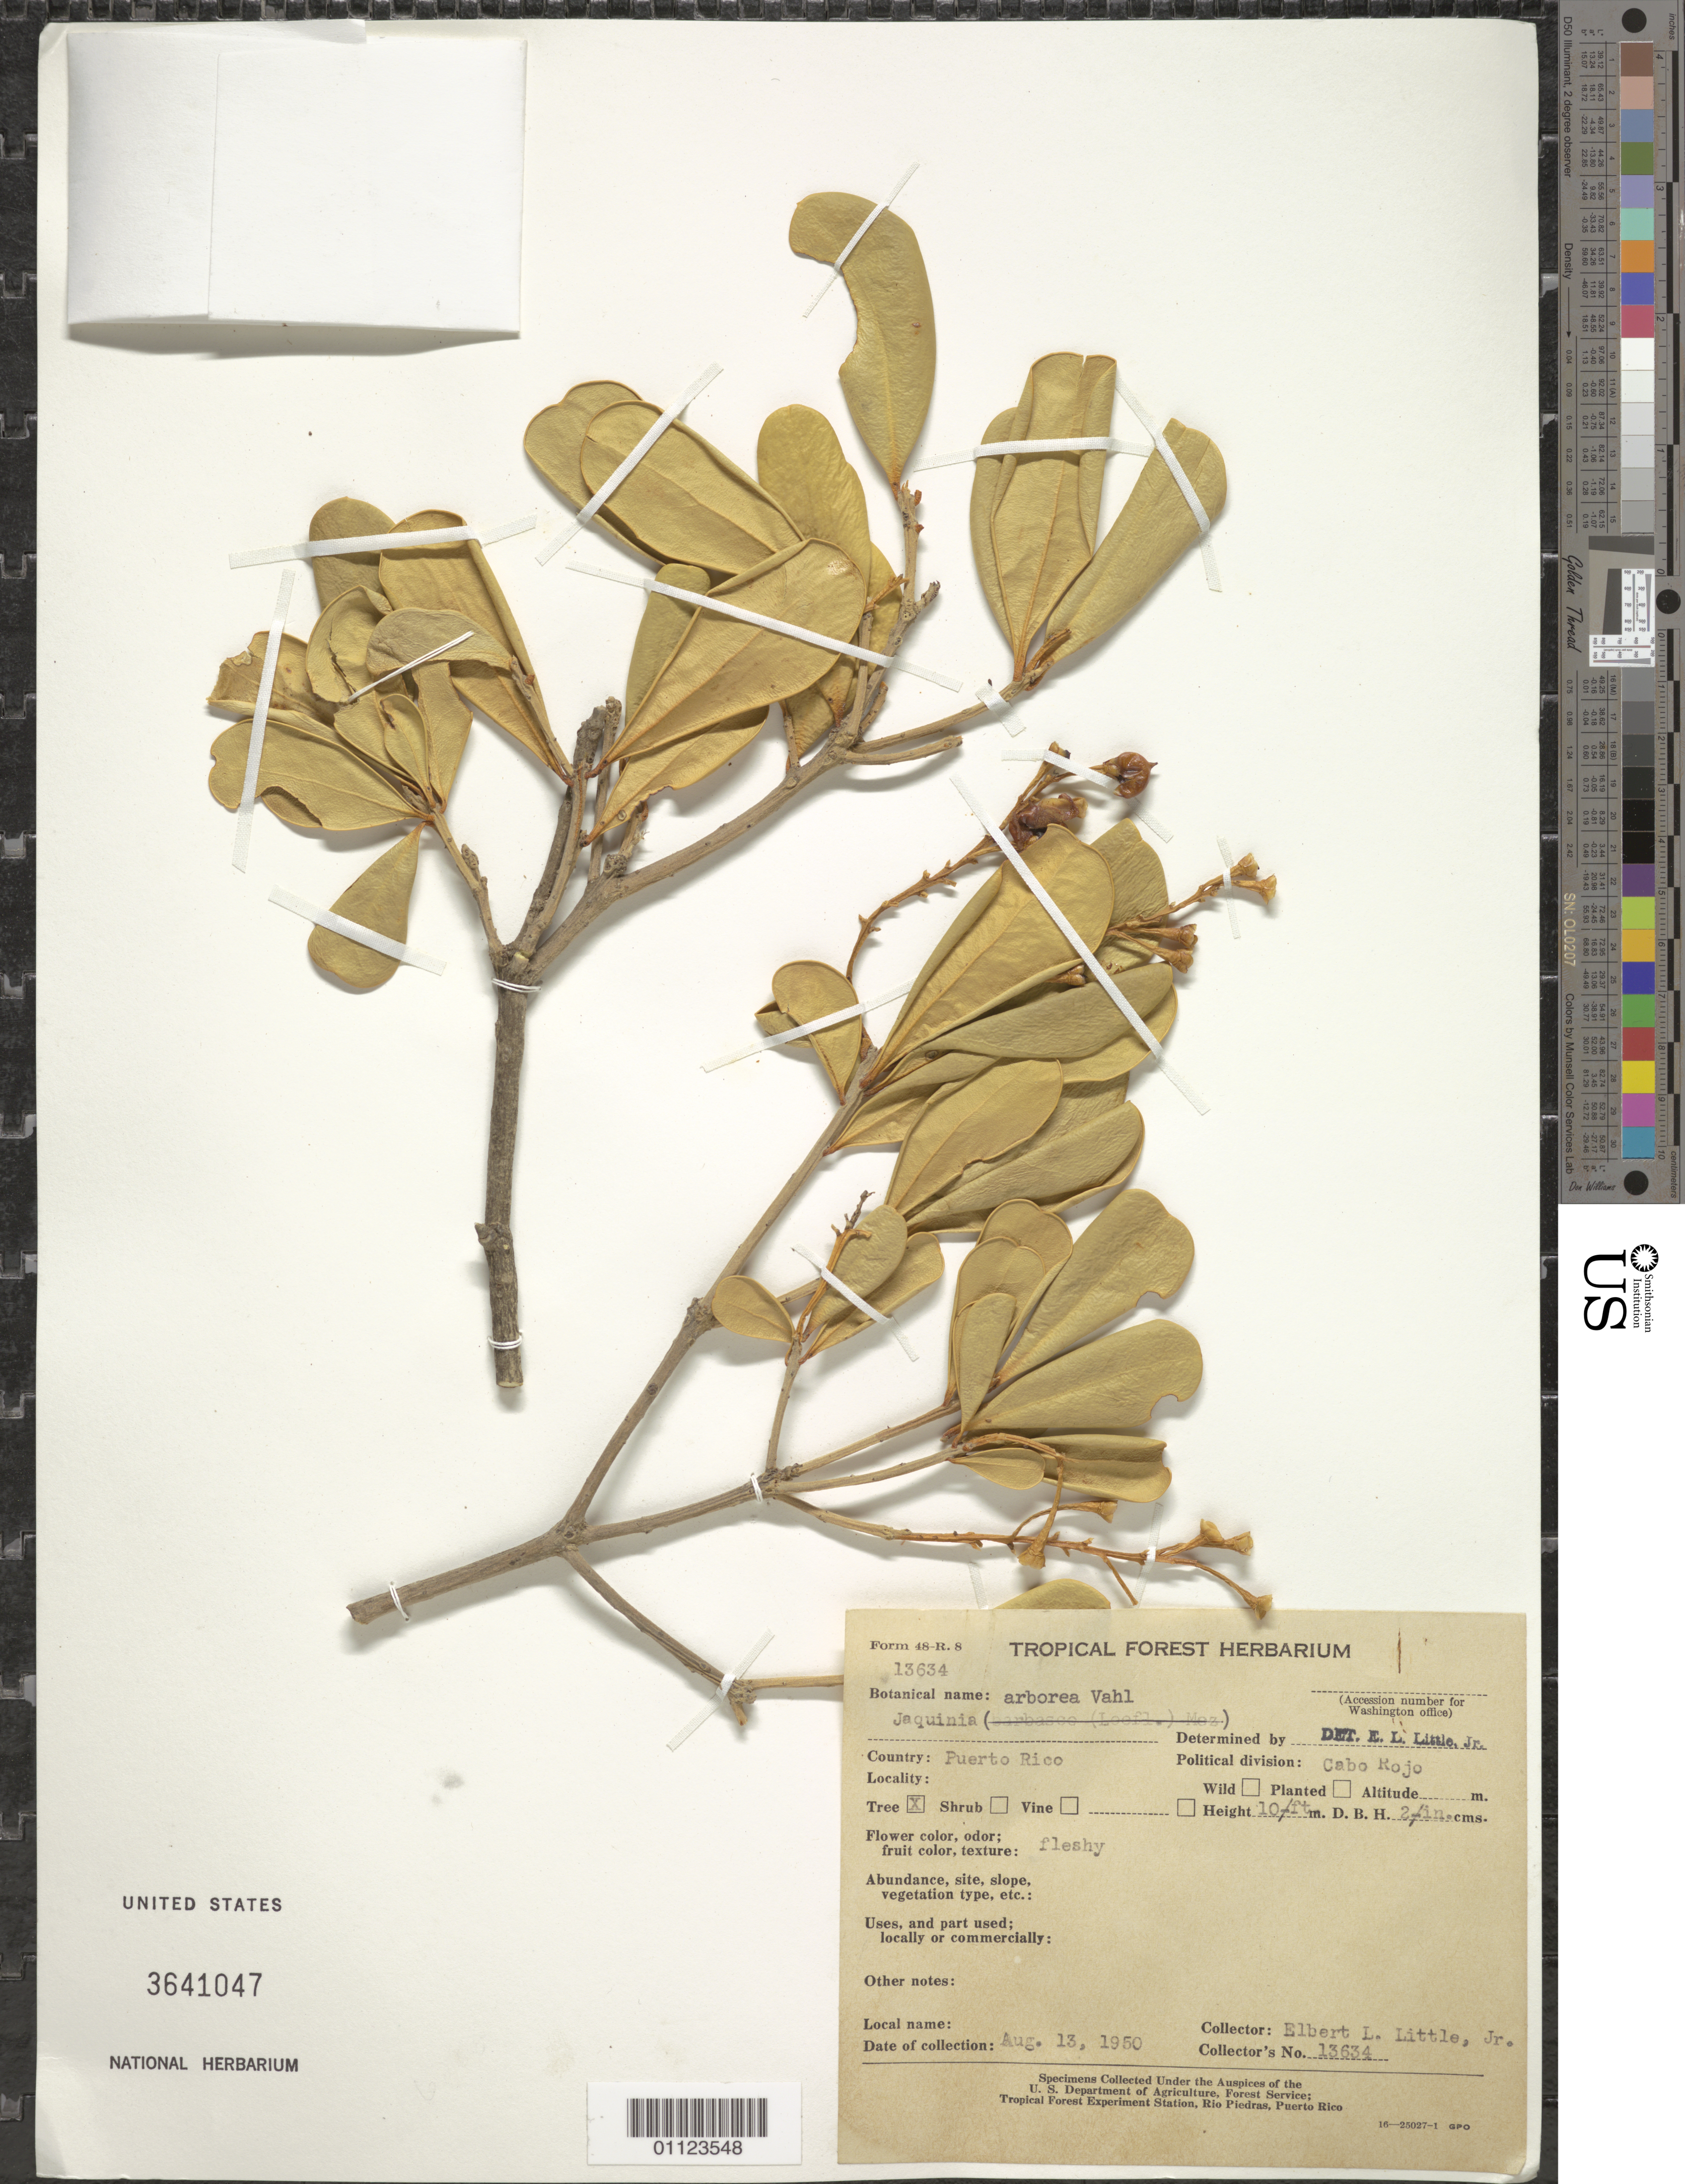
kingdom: Plantae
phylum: Tracheophyta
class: Magnoliopsida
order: Ericales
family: Primulaceae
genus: Jacquinia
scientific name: Jacquinia arborea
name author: Vahl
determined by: Little, Elbert L., Jr., (FSSR), United States Department of Agriculture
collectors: E. L. Little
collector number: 13634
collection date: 1950-08-13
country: Puerto Rico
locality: Cabo Rojo.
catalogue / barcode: US 3641047